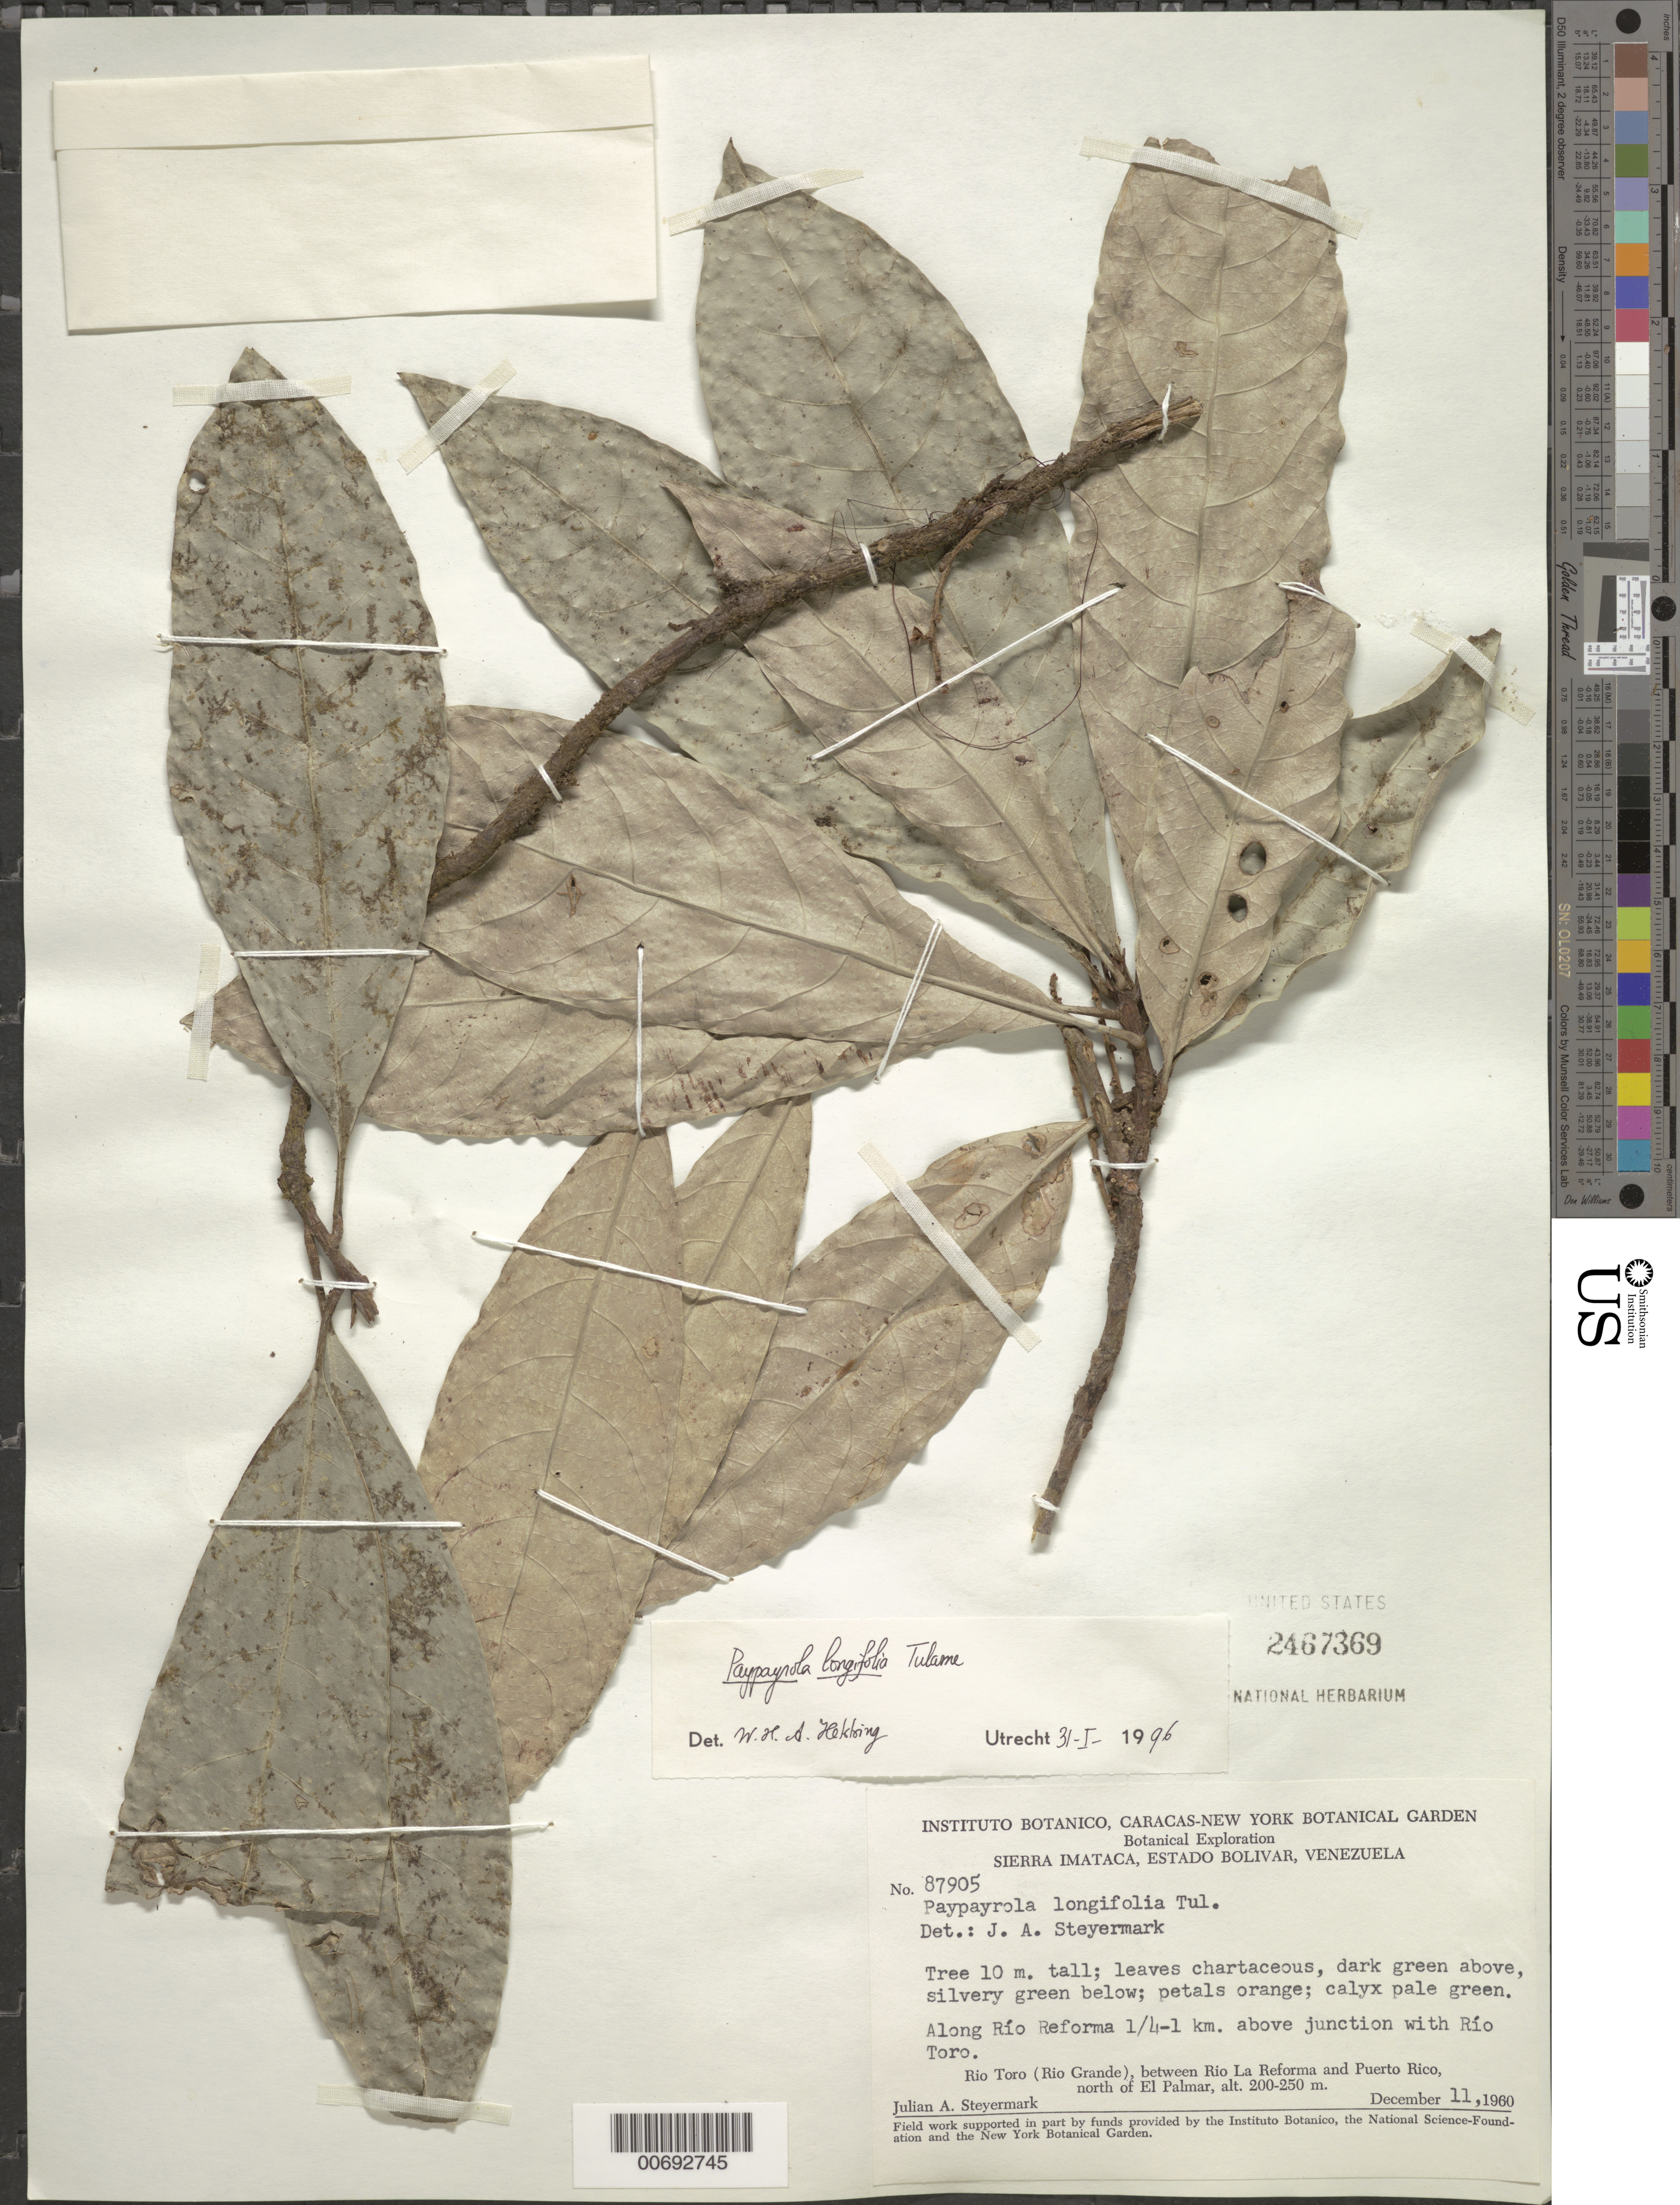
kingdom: Plantae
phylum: Tracheophyta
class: Magnoliopsida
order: Malpighiales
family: Violaceae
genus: Paypayrola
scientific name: Paypayrola longifolia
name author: Tul.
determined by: Hekking, W. H. A.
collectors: J. Steyermark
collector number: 87905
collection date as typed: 11-Dec-60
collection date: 1960-12-11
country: Venezuela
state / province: Bolívar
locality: Río Reforma, 0.25-1 km above junction with Río Toro (Río Grande), between Río La Reforma and Puerto Rico, N of El Palmar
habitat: Along river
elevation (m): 200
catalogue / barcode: US 2467369